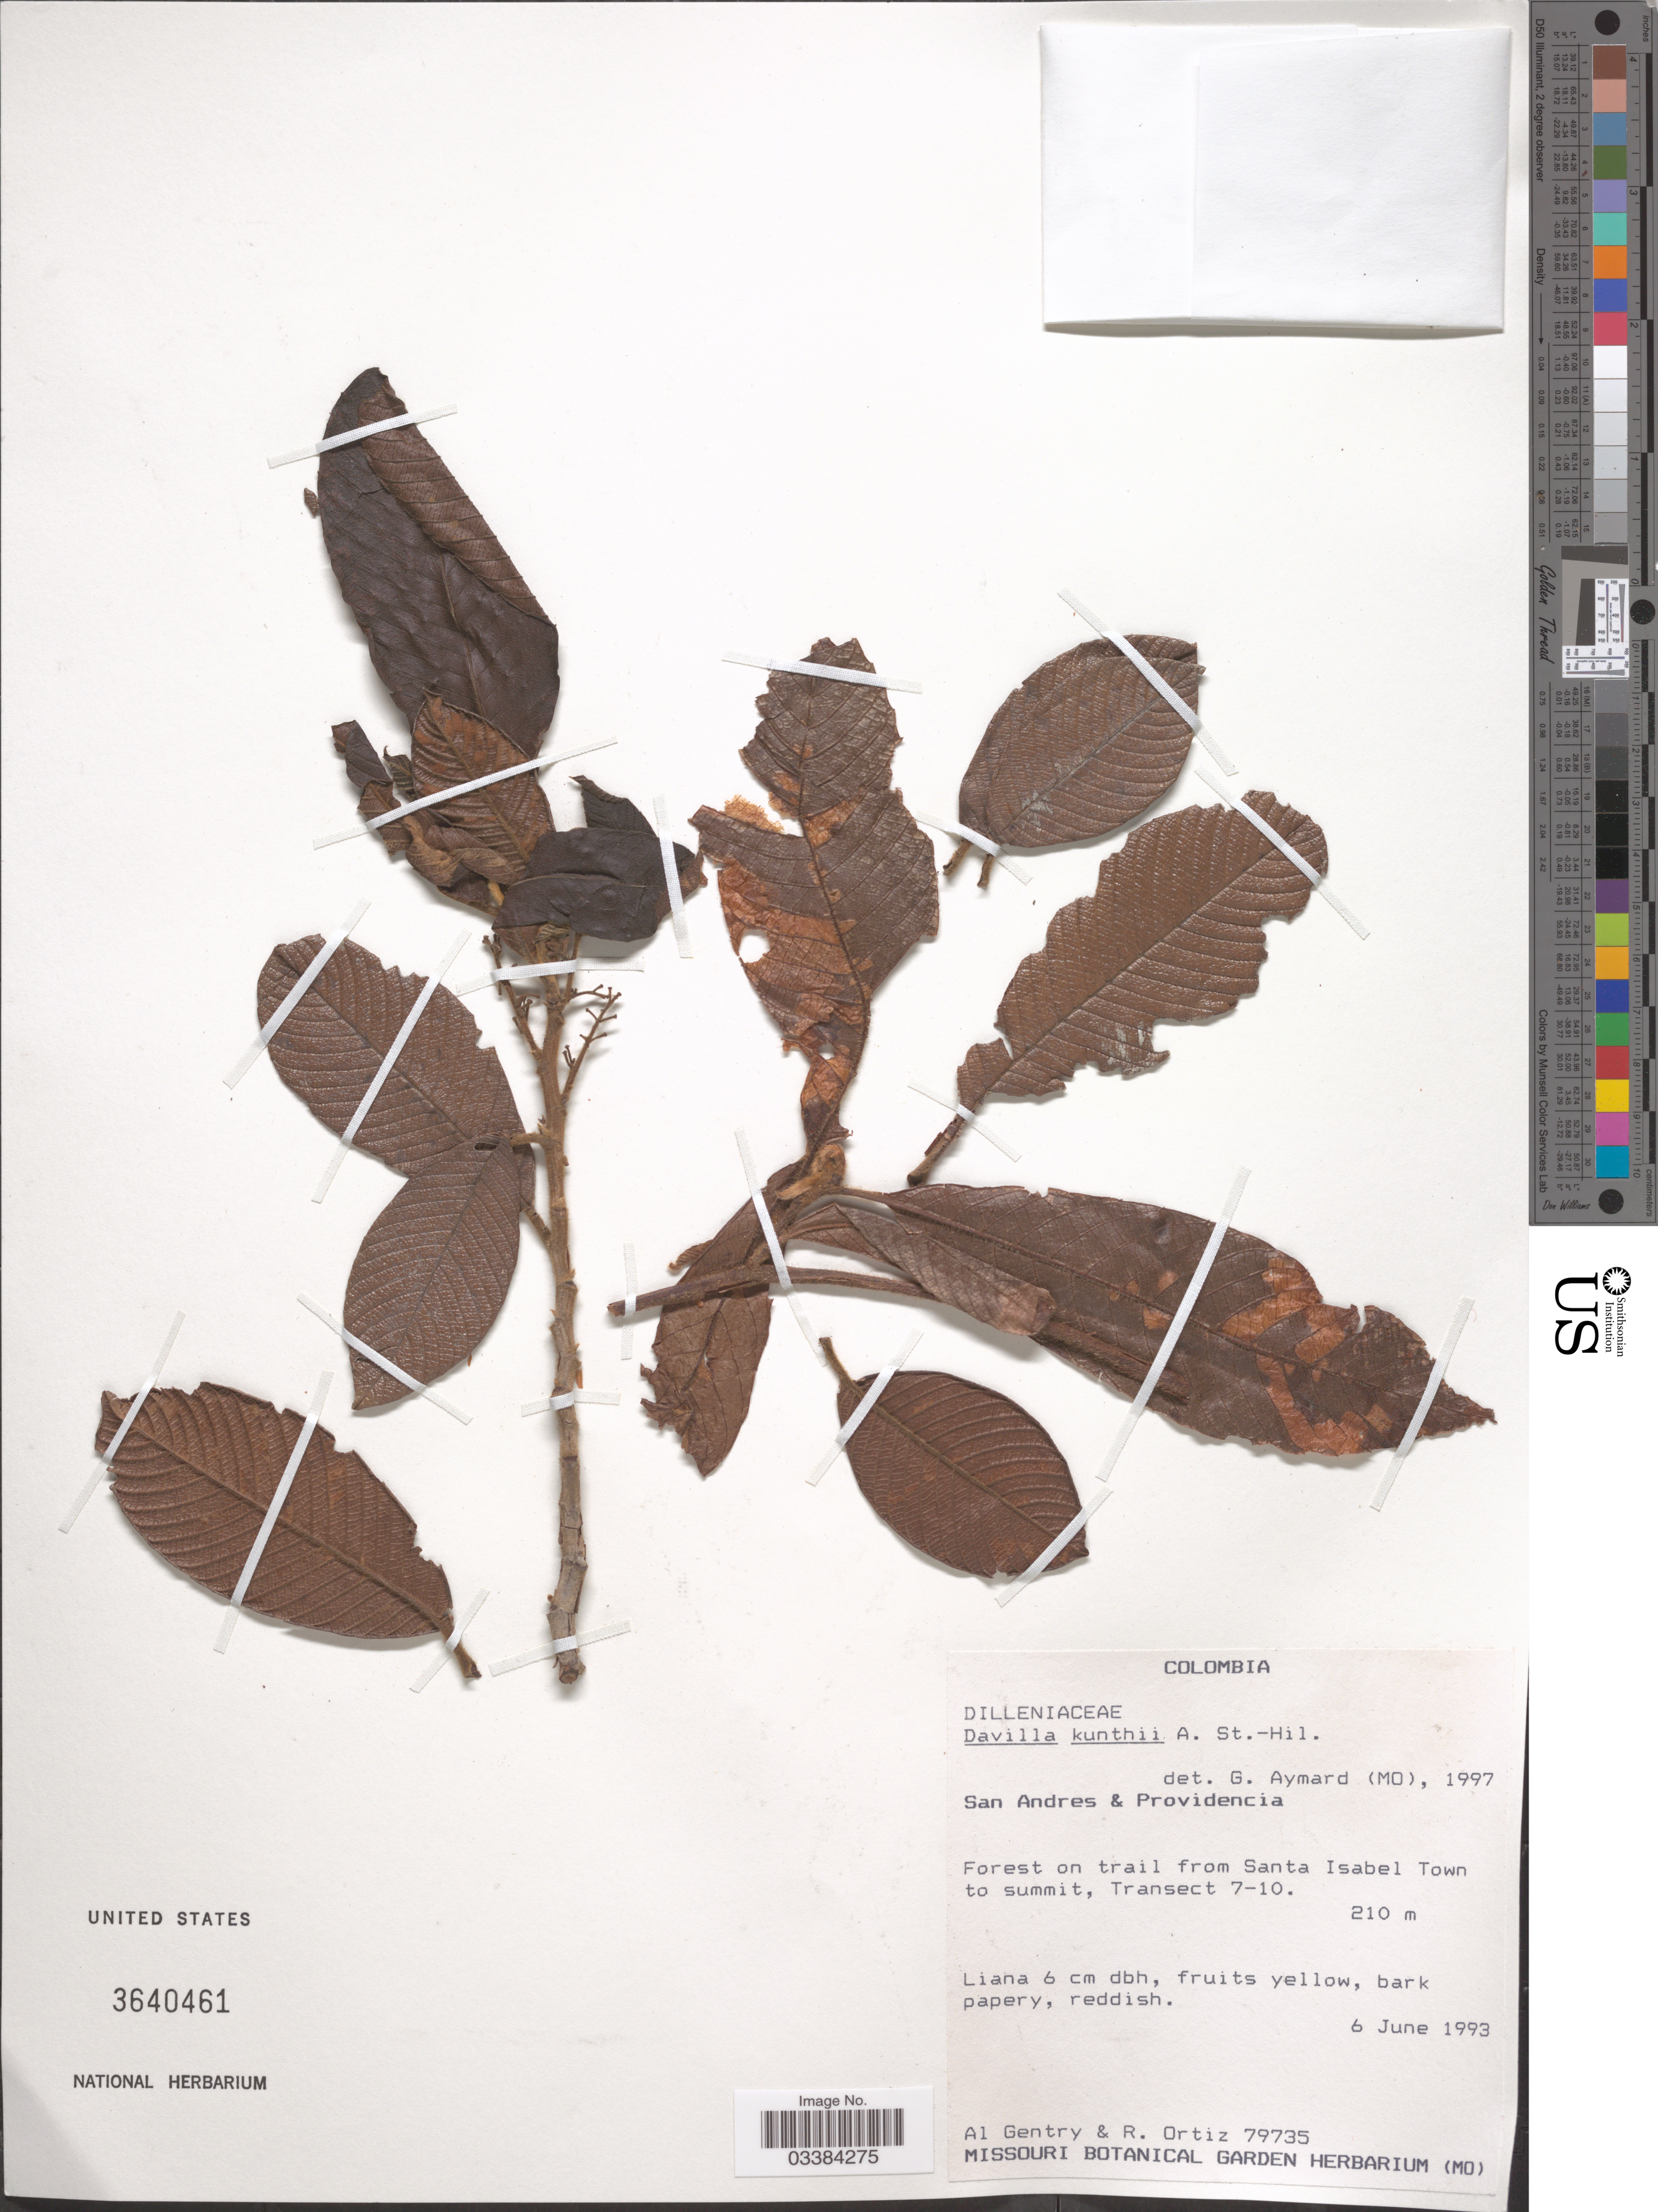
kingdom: Plantae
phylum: Tracheophyta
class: Magnoliopsida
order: Dilleniales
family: Dilleniaceae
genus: Davilla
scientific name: Davilla kunthii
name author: A. St.-Hil.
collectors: A. H. Gentry & R. Ortiz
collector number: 79735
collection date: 1993-06-06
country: Colombia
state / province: San Andres y Providencia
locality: Forest on trail from Santa Isabel Town to summit, Transect 7-10.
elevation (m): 210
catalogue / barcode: US 3640461